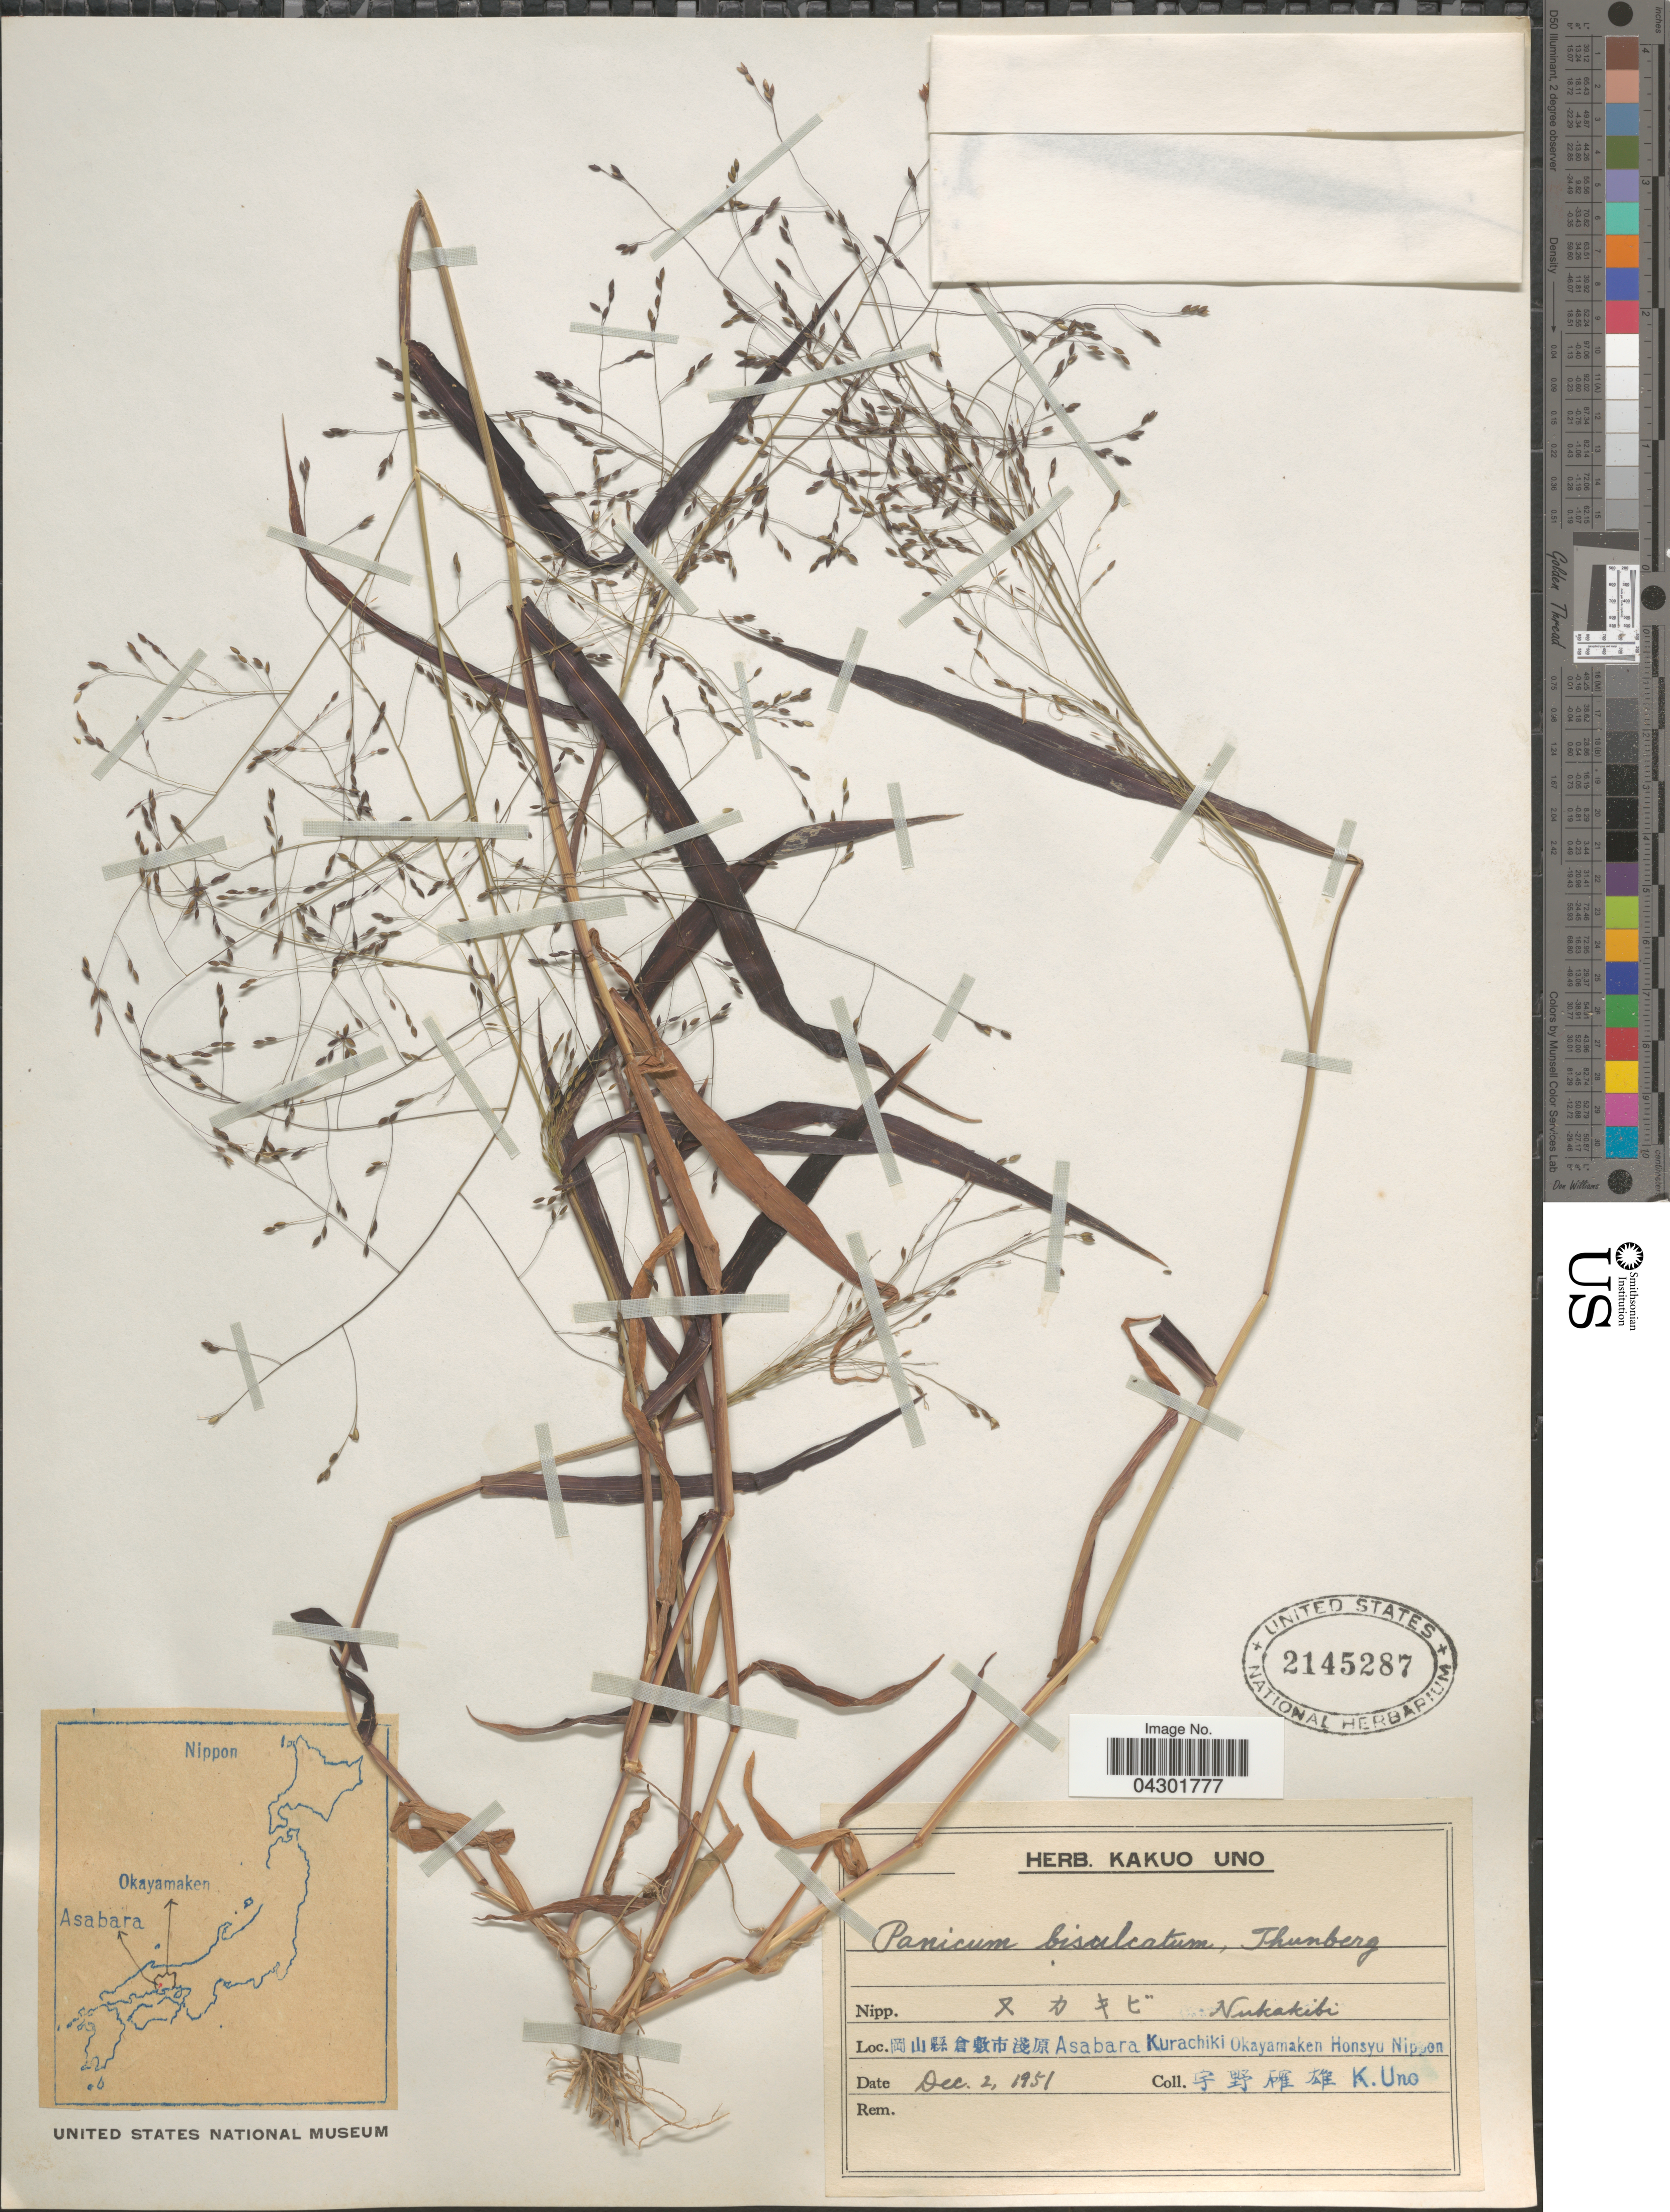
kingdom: Plantae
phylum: Tracheophyta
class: Liliopsida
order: Poales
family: Poaceae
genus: Panicum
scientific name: Panicum bisulcatum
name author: Thunb.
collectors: K. Uno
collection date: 1951-12-02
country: Japan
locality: X. Asabara. Kurachiki. Okayamaken. Honyu. Nippon.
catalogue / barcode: US 2145287